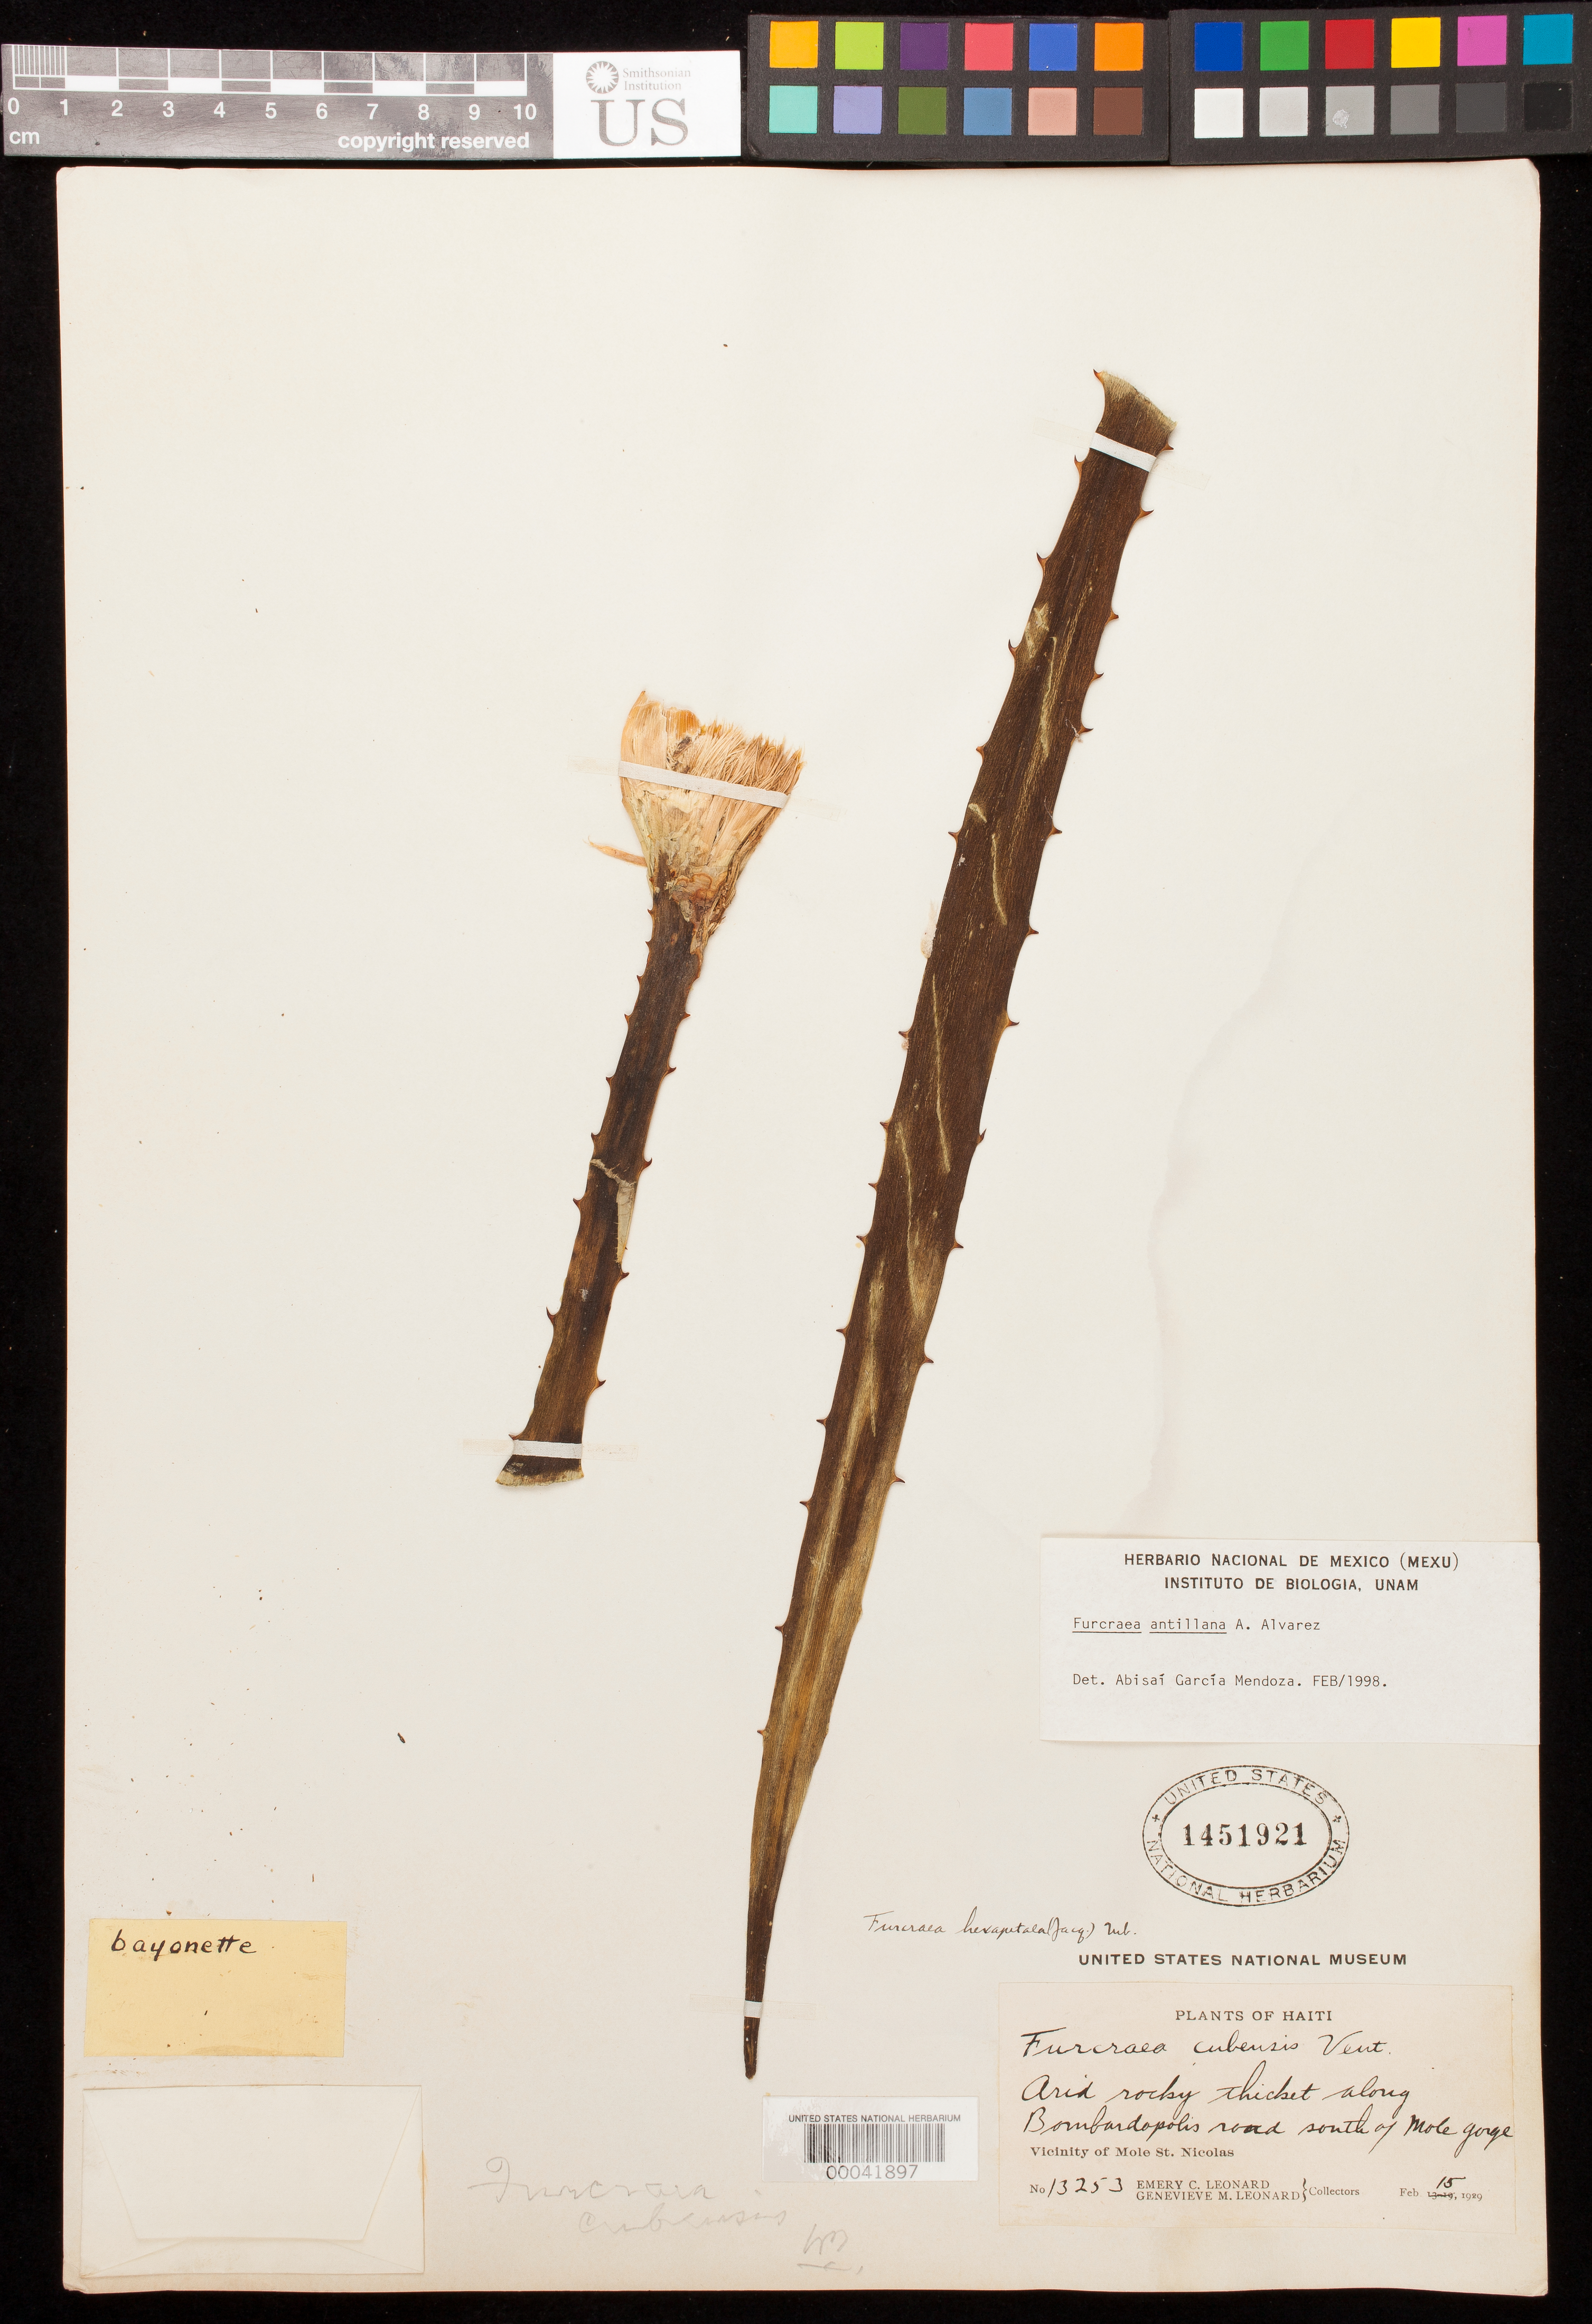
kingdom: Plantae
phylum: Tracheophyta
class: Liliopsida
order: Asparagales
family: Asparagaceae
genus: Furcraea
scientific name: Furcraea antillana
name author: A. Alvarez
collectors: E. C. Leonard & G. M. Leonard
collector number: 13253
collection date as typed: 15 Feb 1929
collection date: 1929-02-15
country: Haiti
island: Hispaniola Island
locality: S of mole gorge, mole st. nicolas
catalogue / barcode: US 1451921